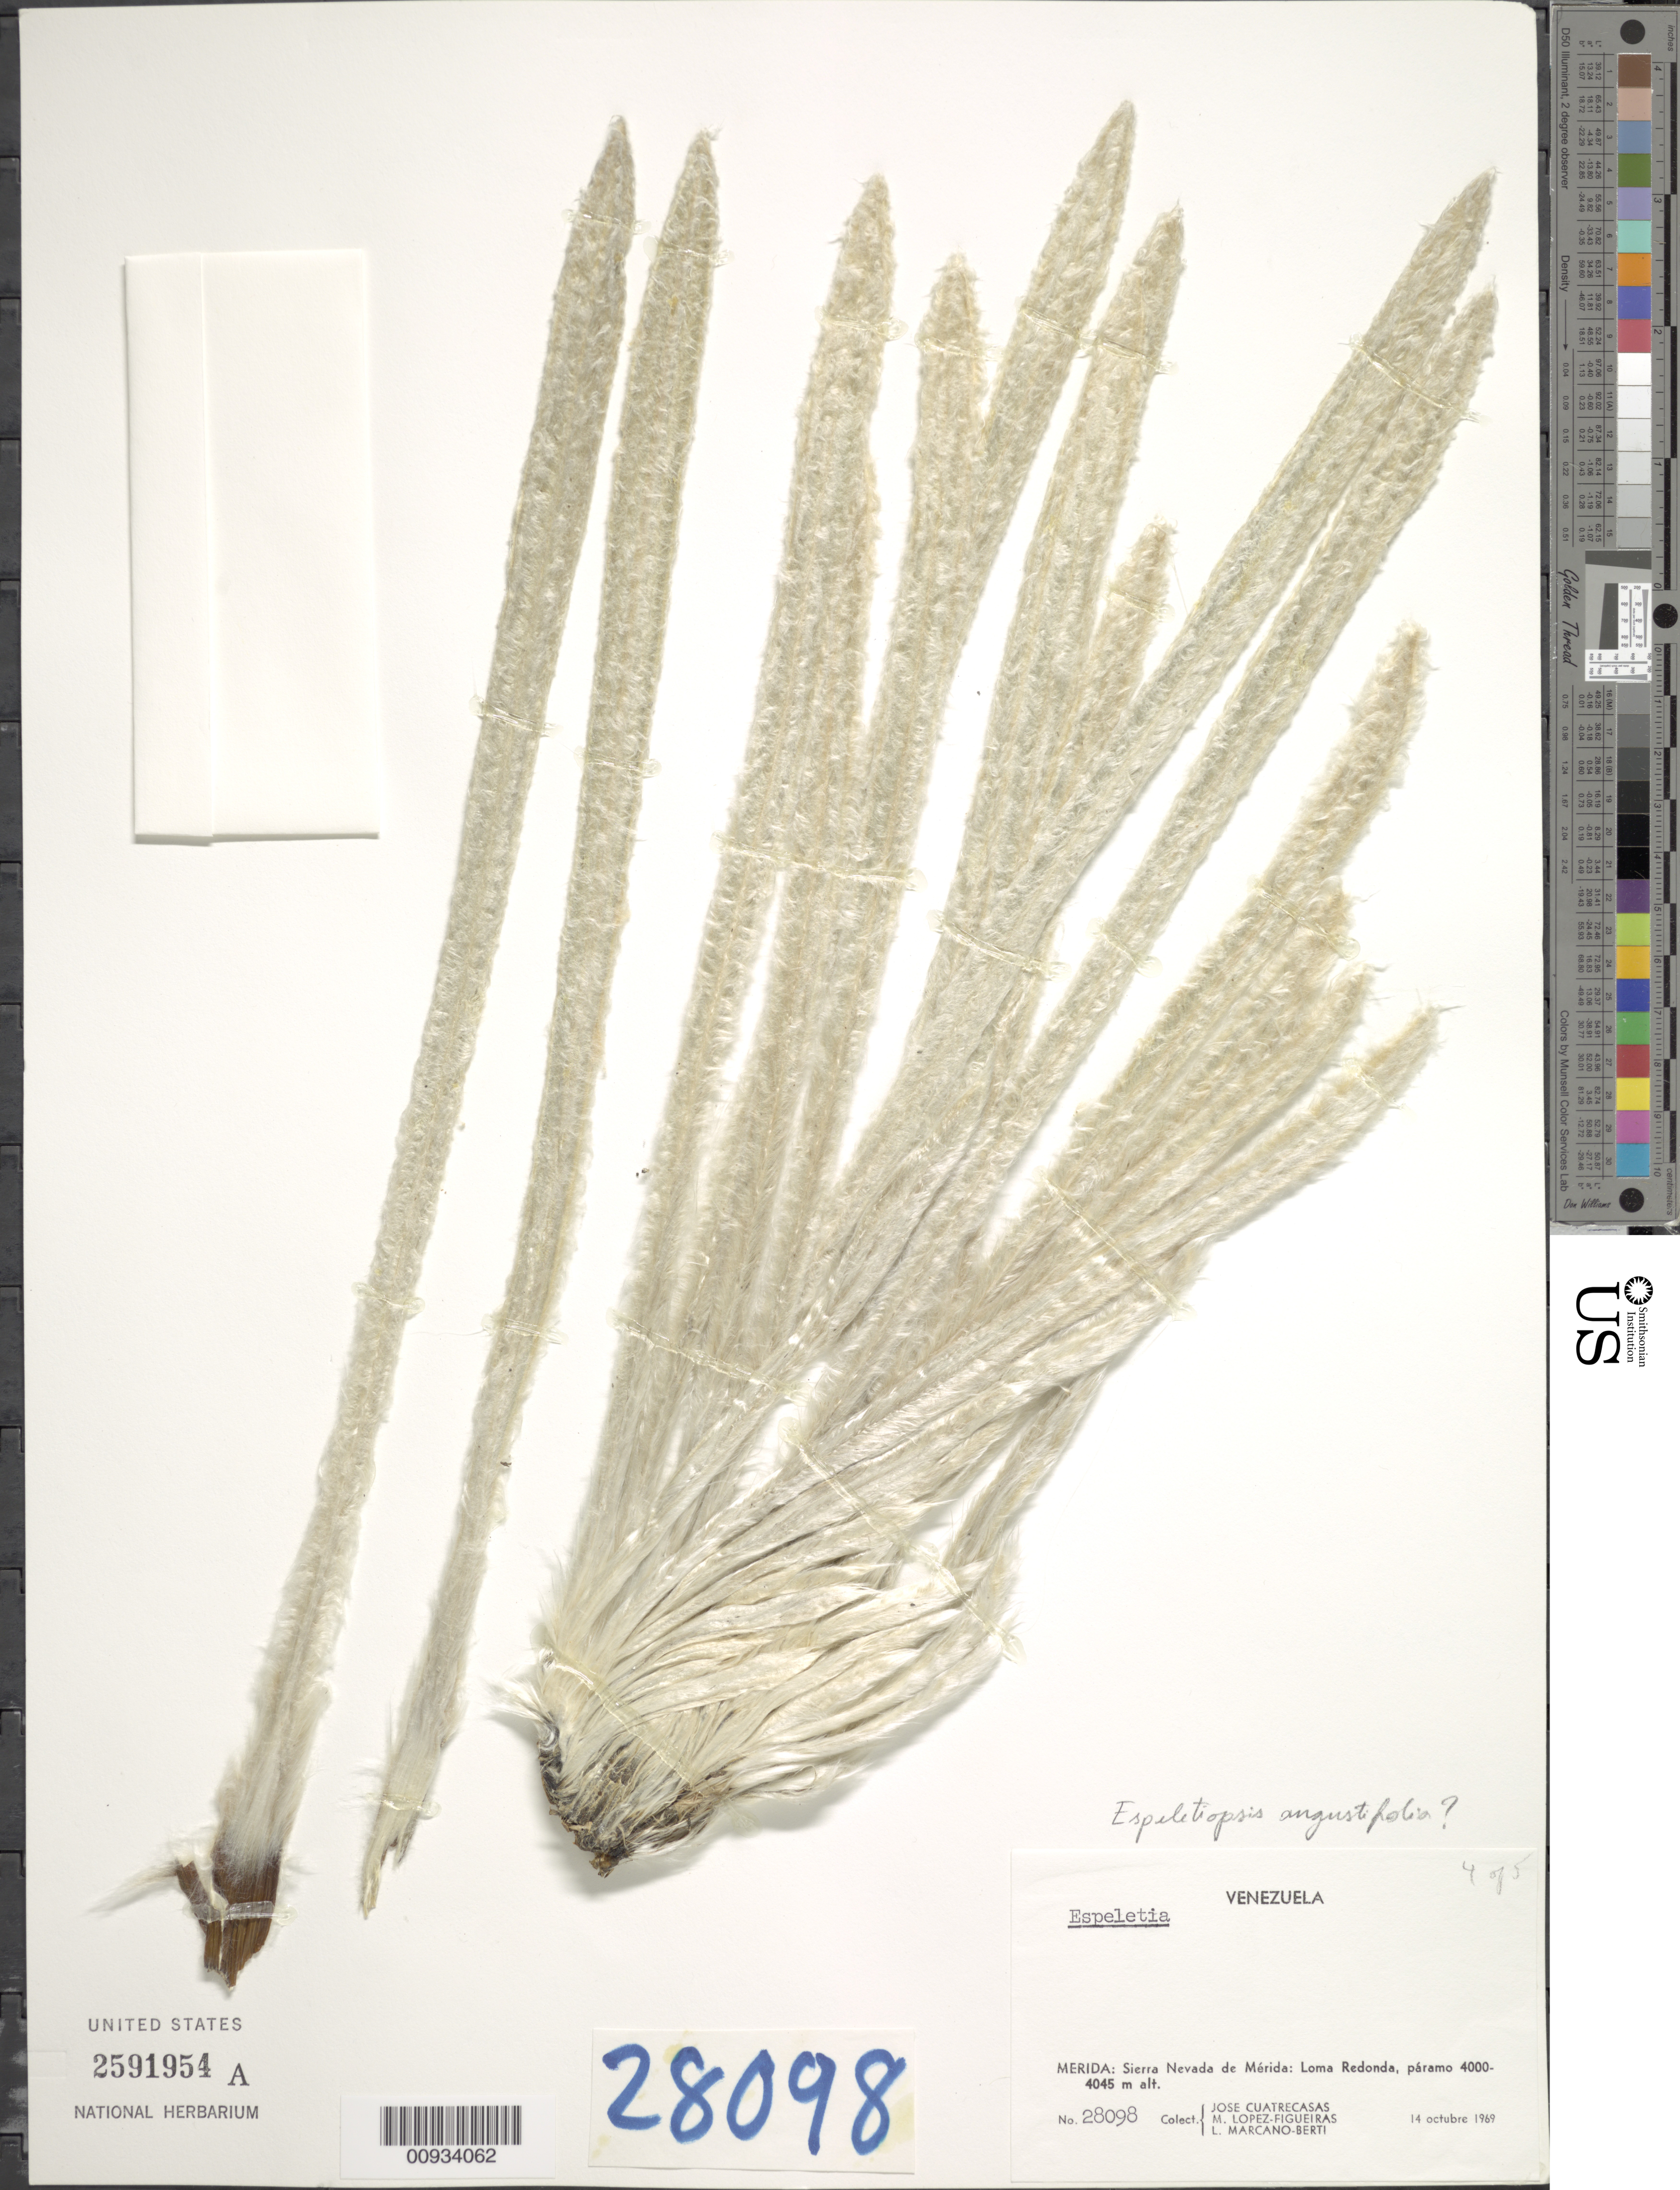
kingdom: Plantae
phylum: Tracheophyta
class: Magnoliopsida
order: Asterales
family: Asteraceae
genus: Espeletiopsis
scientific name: Espeletiopsis angustifolia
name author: (Cuatrec.) Cuatrec.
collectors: J. Cuatrecasas, M. López Figueiras & L. Marcano-Berti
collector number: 28098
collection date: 1969-10-14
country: Venezuela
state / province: Mérida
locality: Sierra Nevada de Merida, Loma Redonda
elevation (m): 4000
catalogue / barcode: US 2591954A